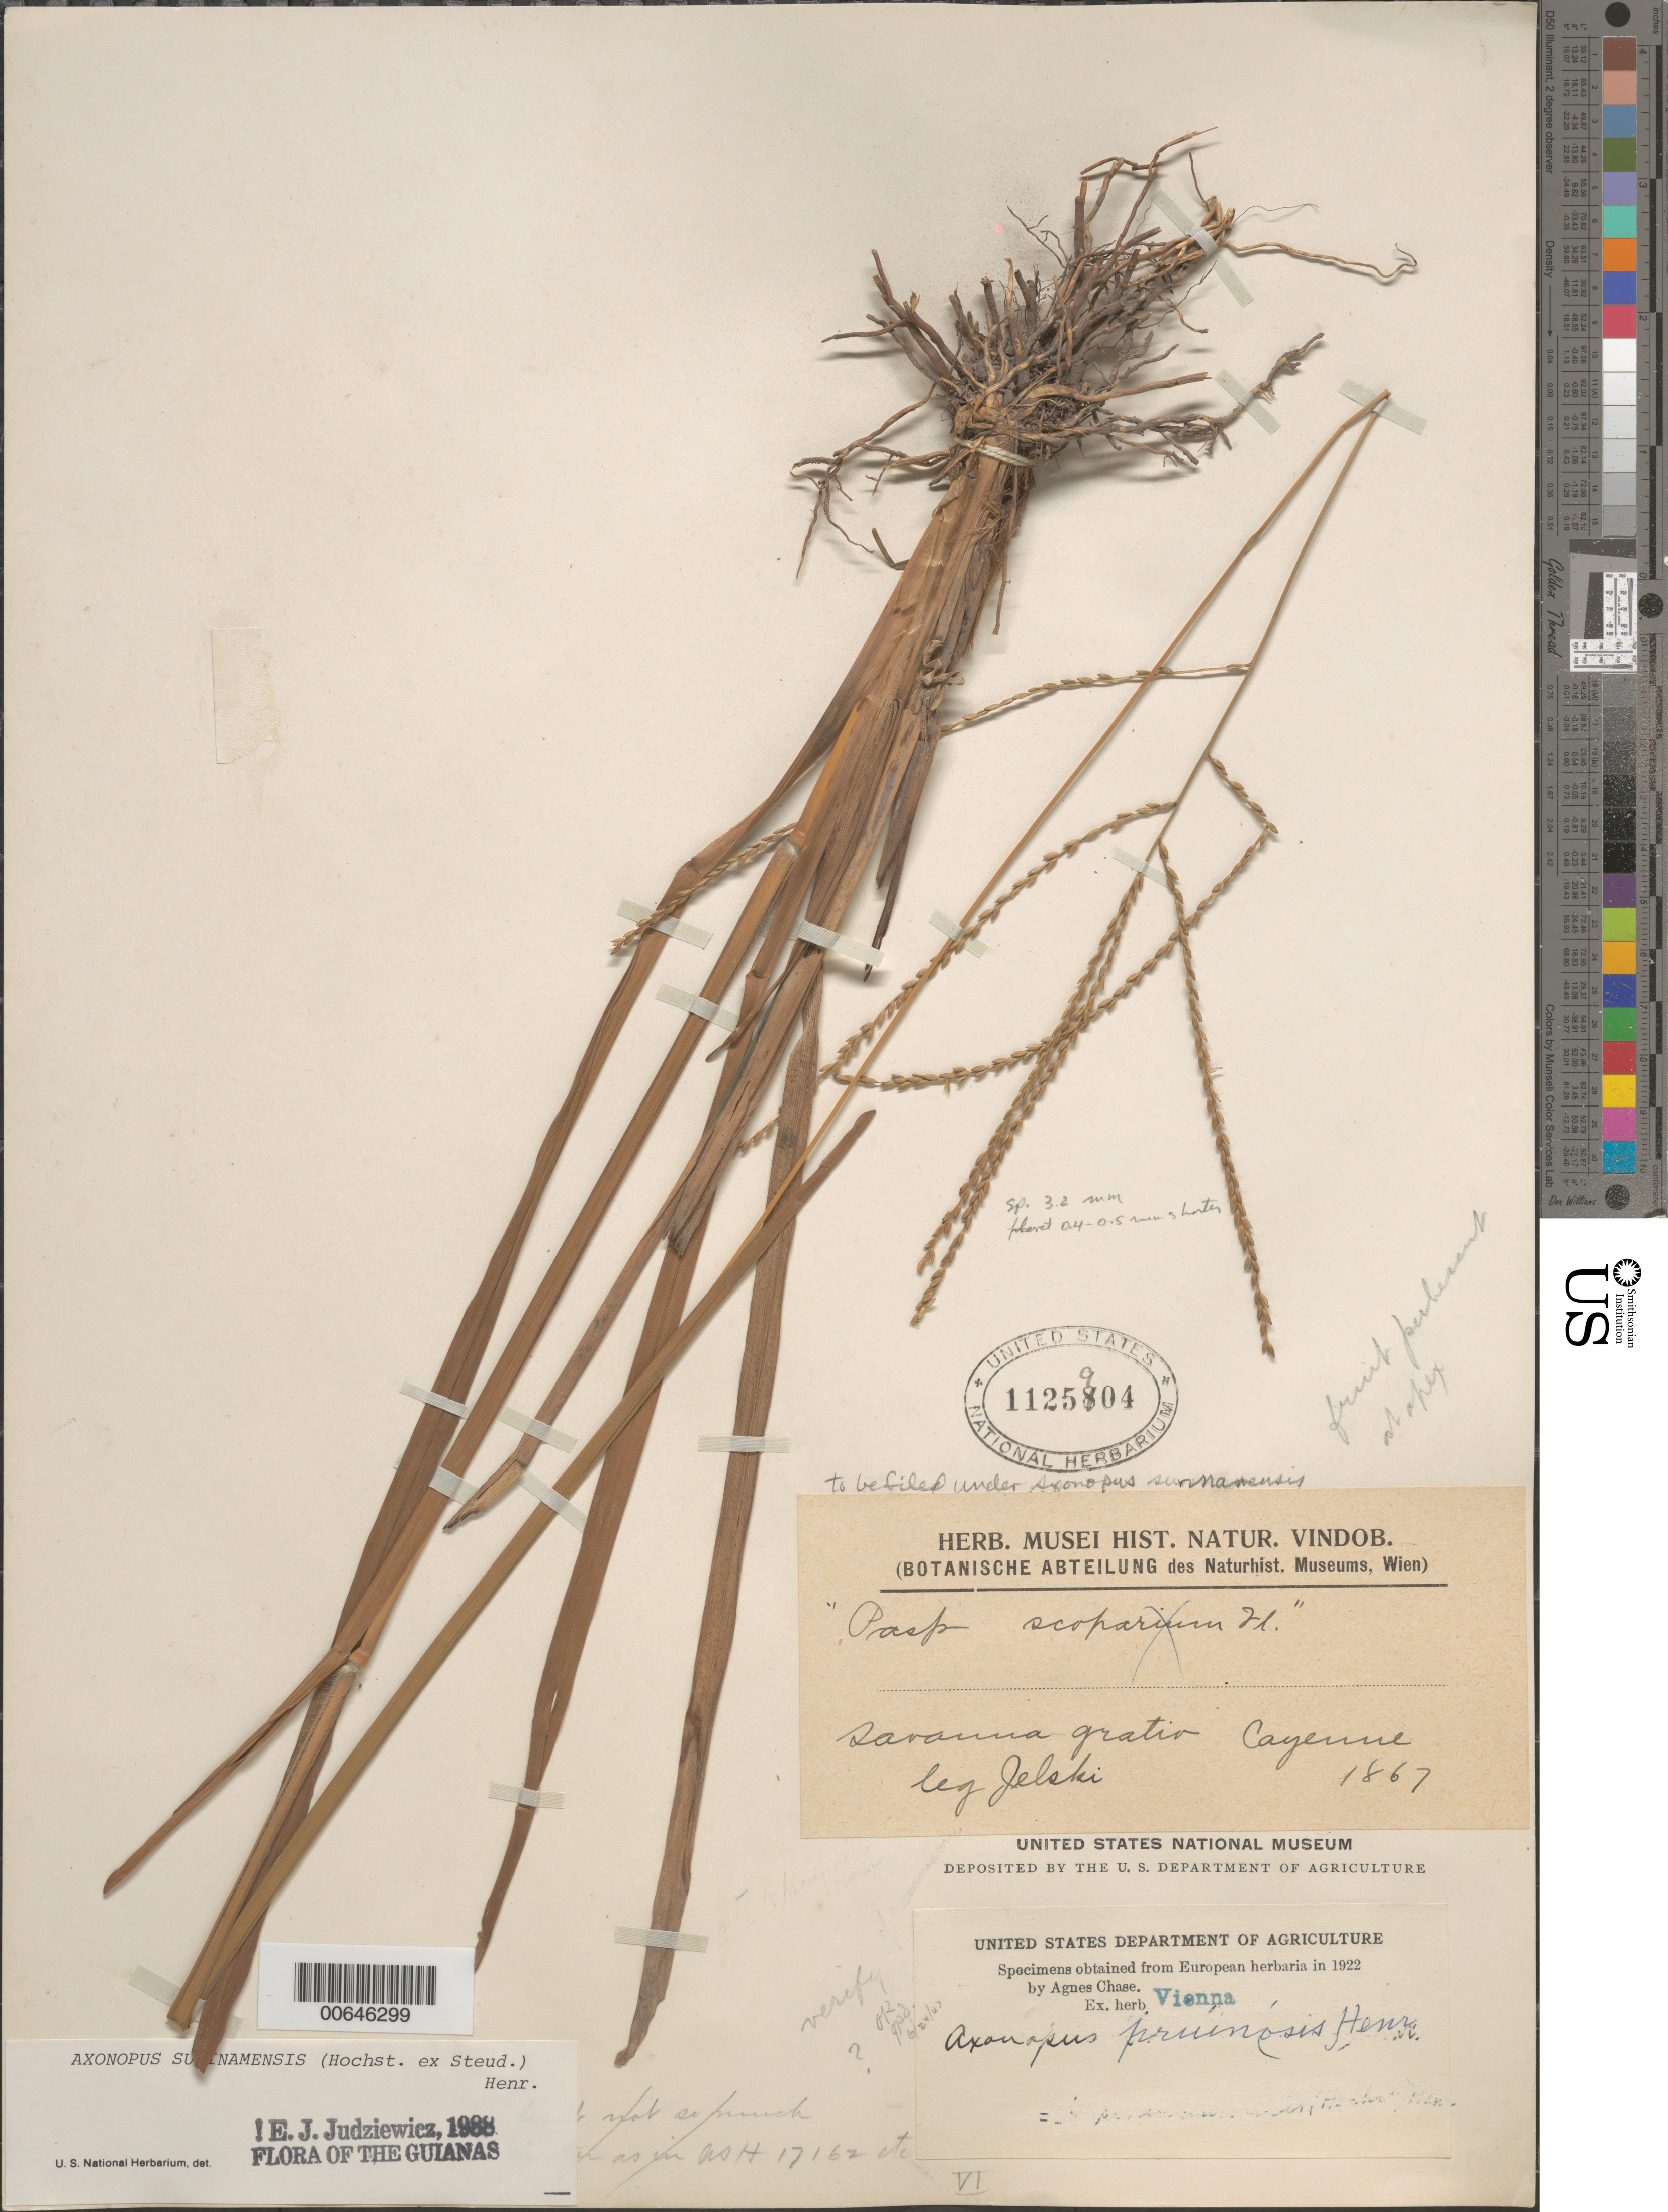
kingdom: Plantae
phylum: Tracheophyta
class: Liliopsida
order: Poales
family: Poaceae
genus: Axonopus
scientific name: Axonopus surinamensis var. surinamensis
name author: (Hochst. ex Steud.) Henr.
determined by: Judziewicz, E. J.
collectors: H. Jelski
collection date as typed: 1867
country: French Guiana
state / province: Cayenne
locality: Cayenne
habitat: Savanna gratio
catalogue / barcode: US 1125904